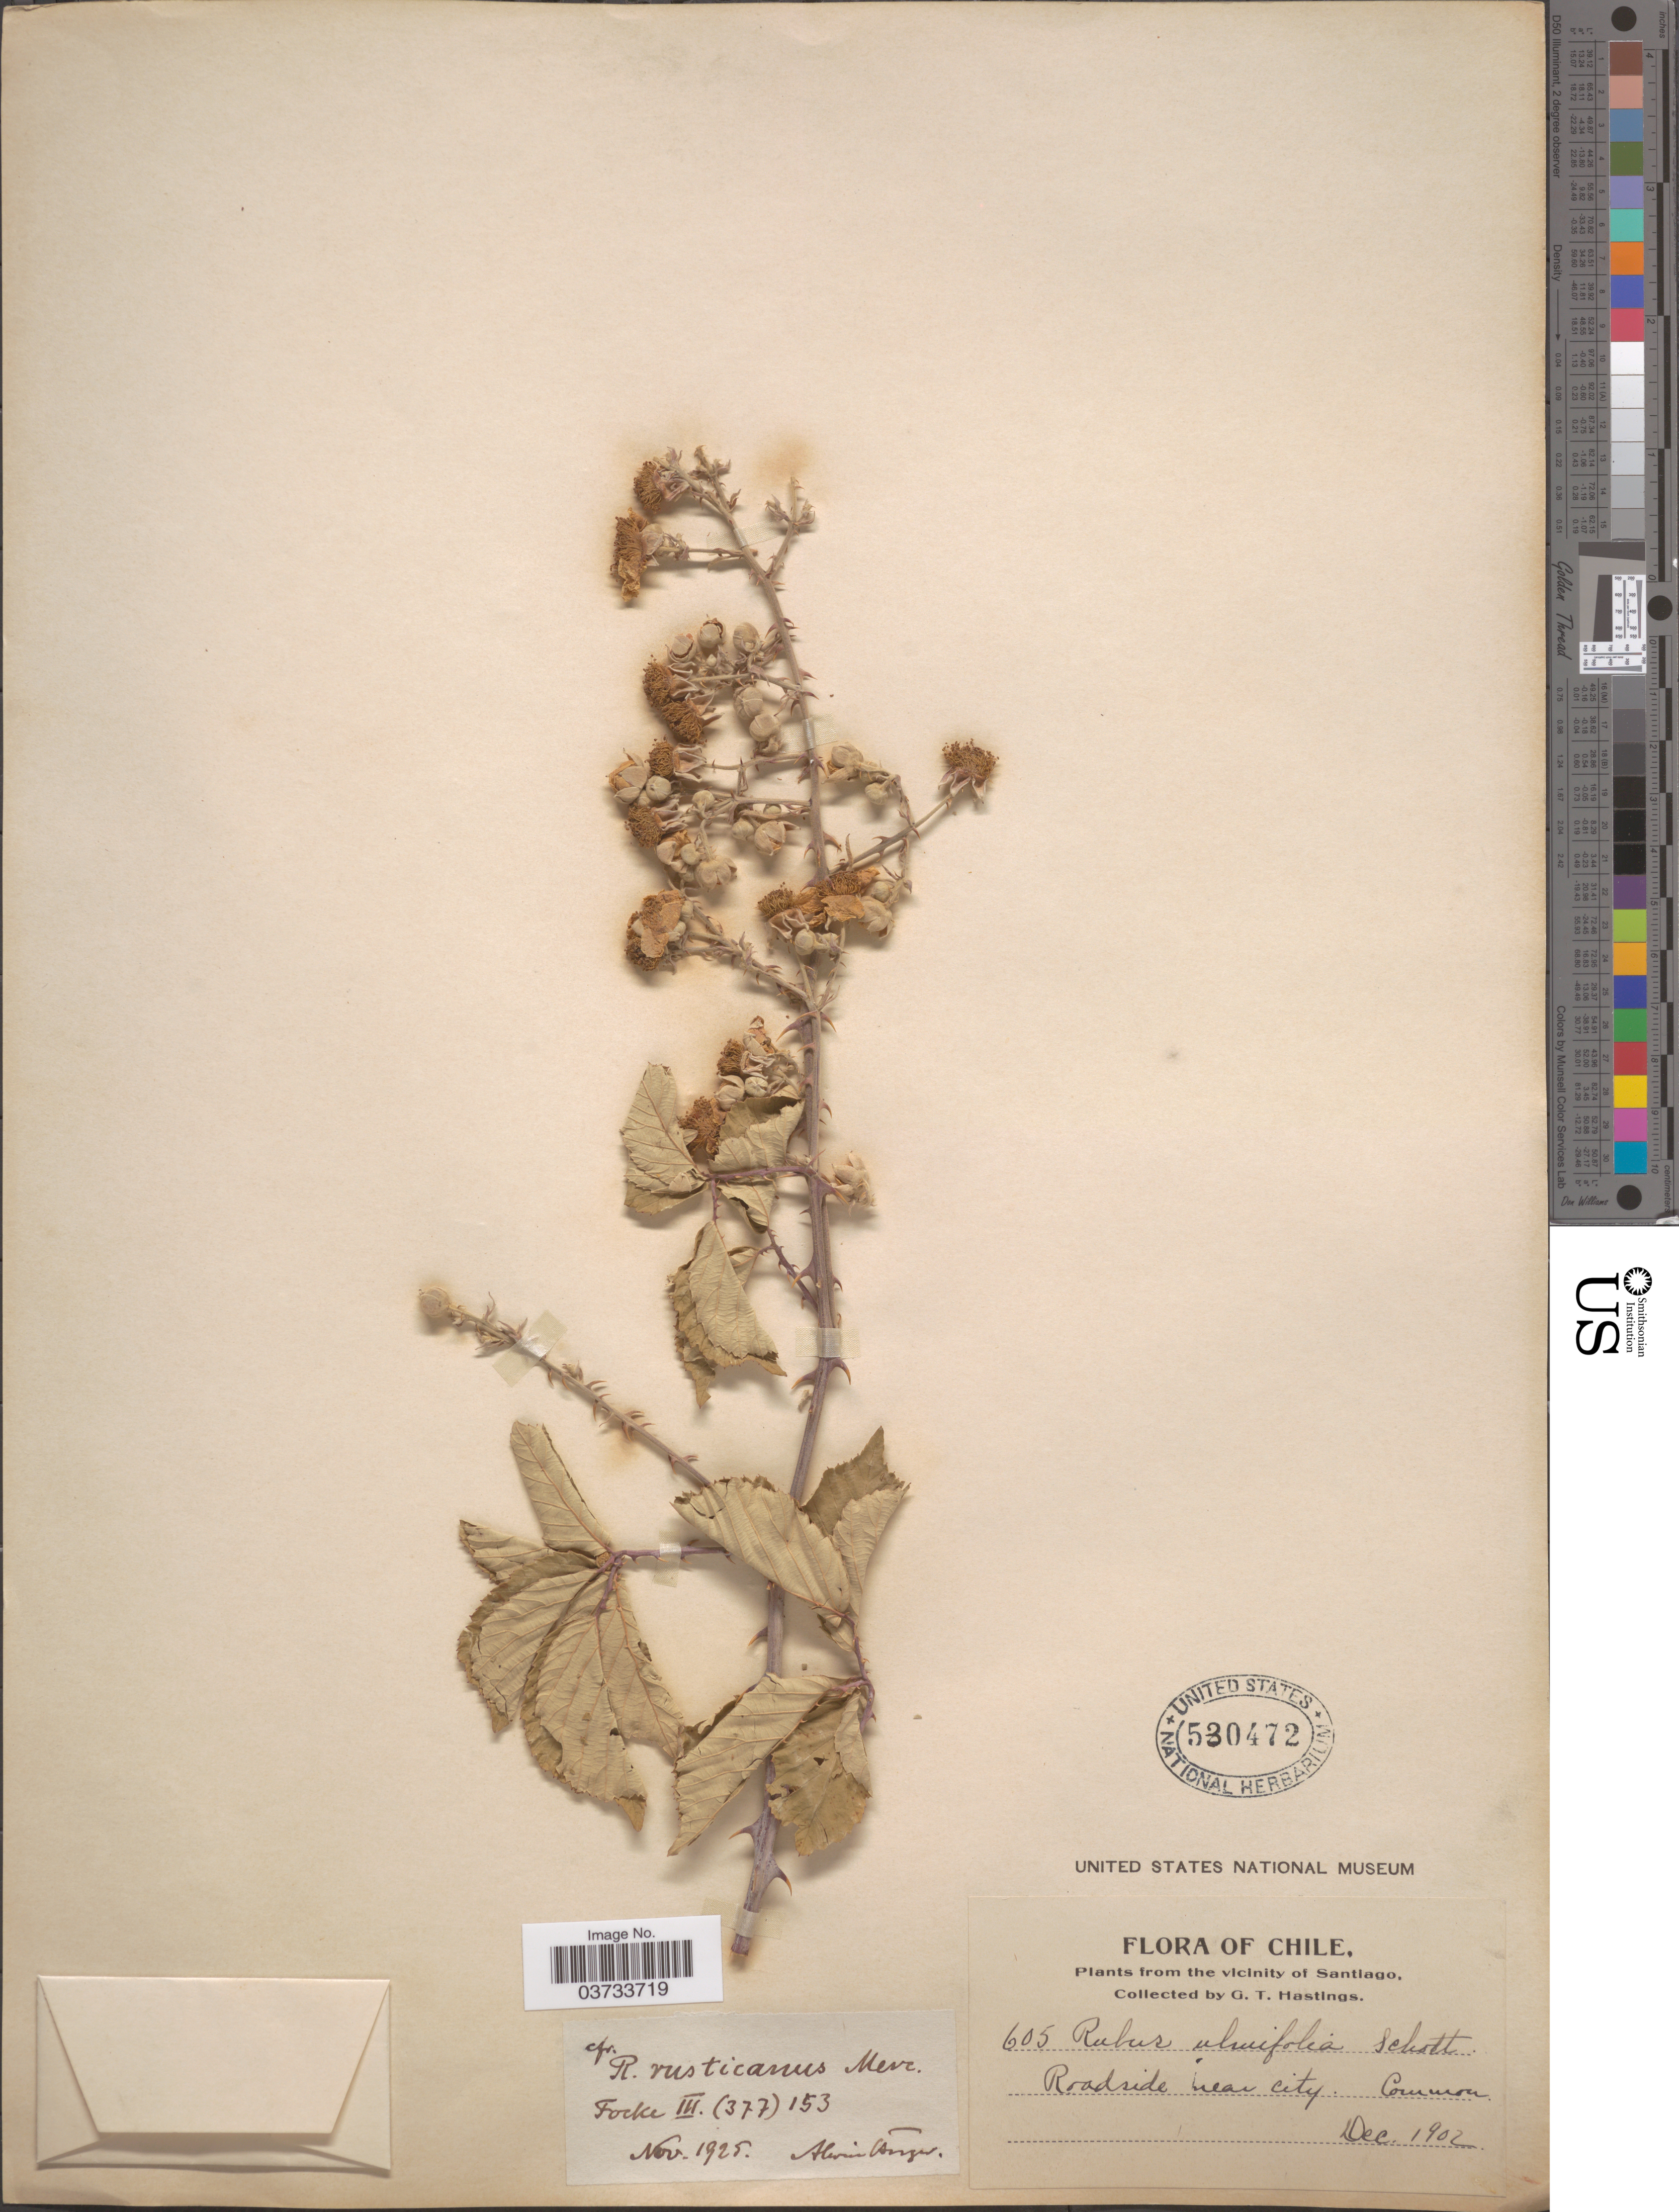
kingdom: Plantae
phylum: Tracheophyta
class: Magnoliopsida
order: Rosales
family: Rosaceae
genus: Rubus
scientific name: Rubus rusticanus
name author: Mercier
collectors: G. Hastings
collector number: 605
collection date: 1902-12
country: Chile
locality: Vicinity of Santiago. Roadside near city.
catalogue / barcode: US 530472